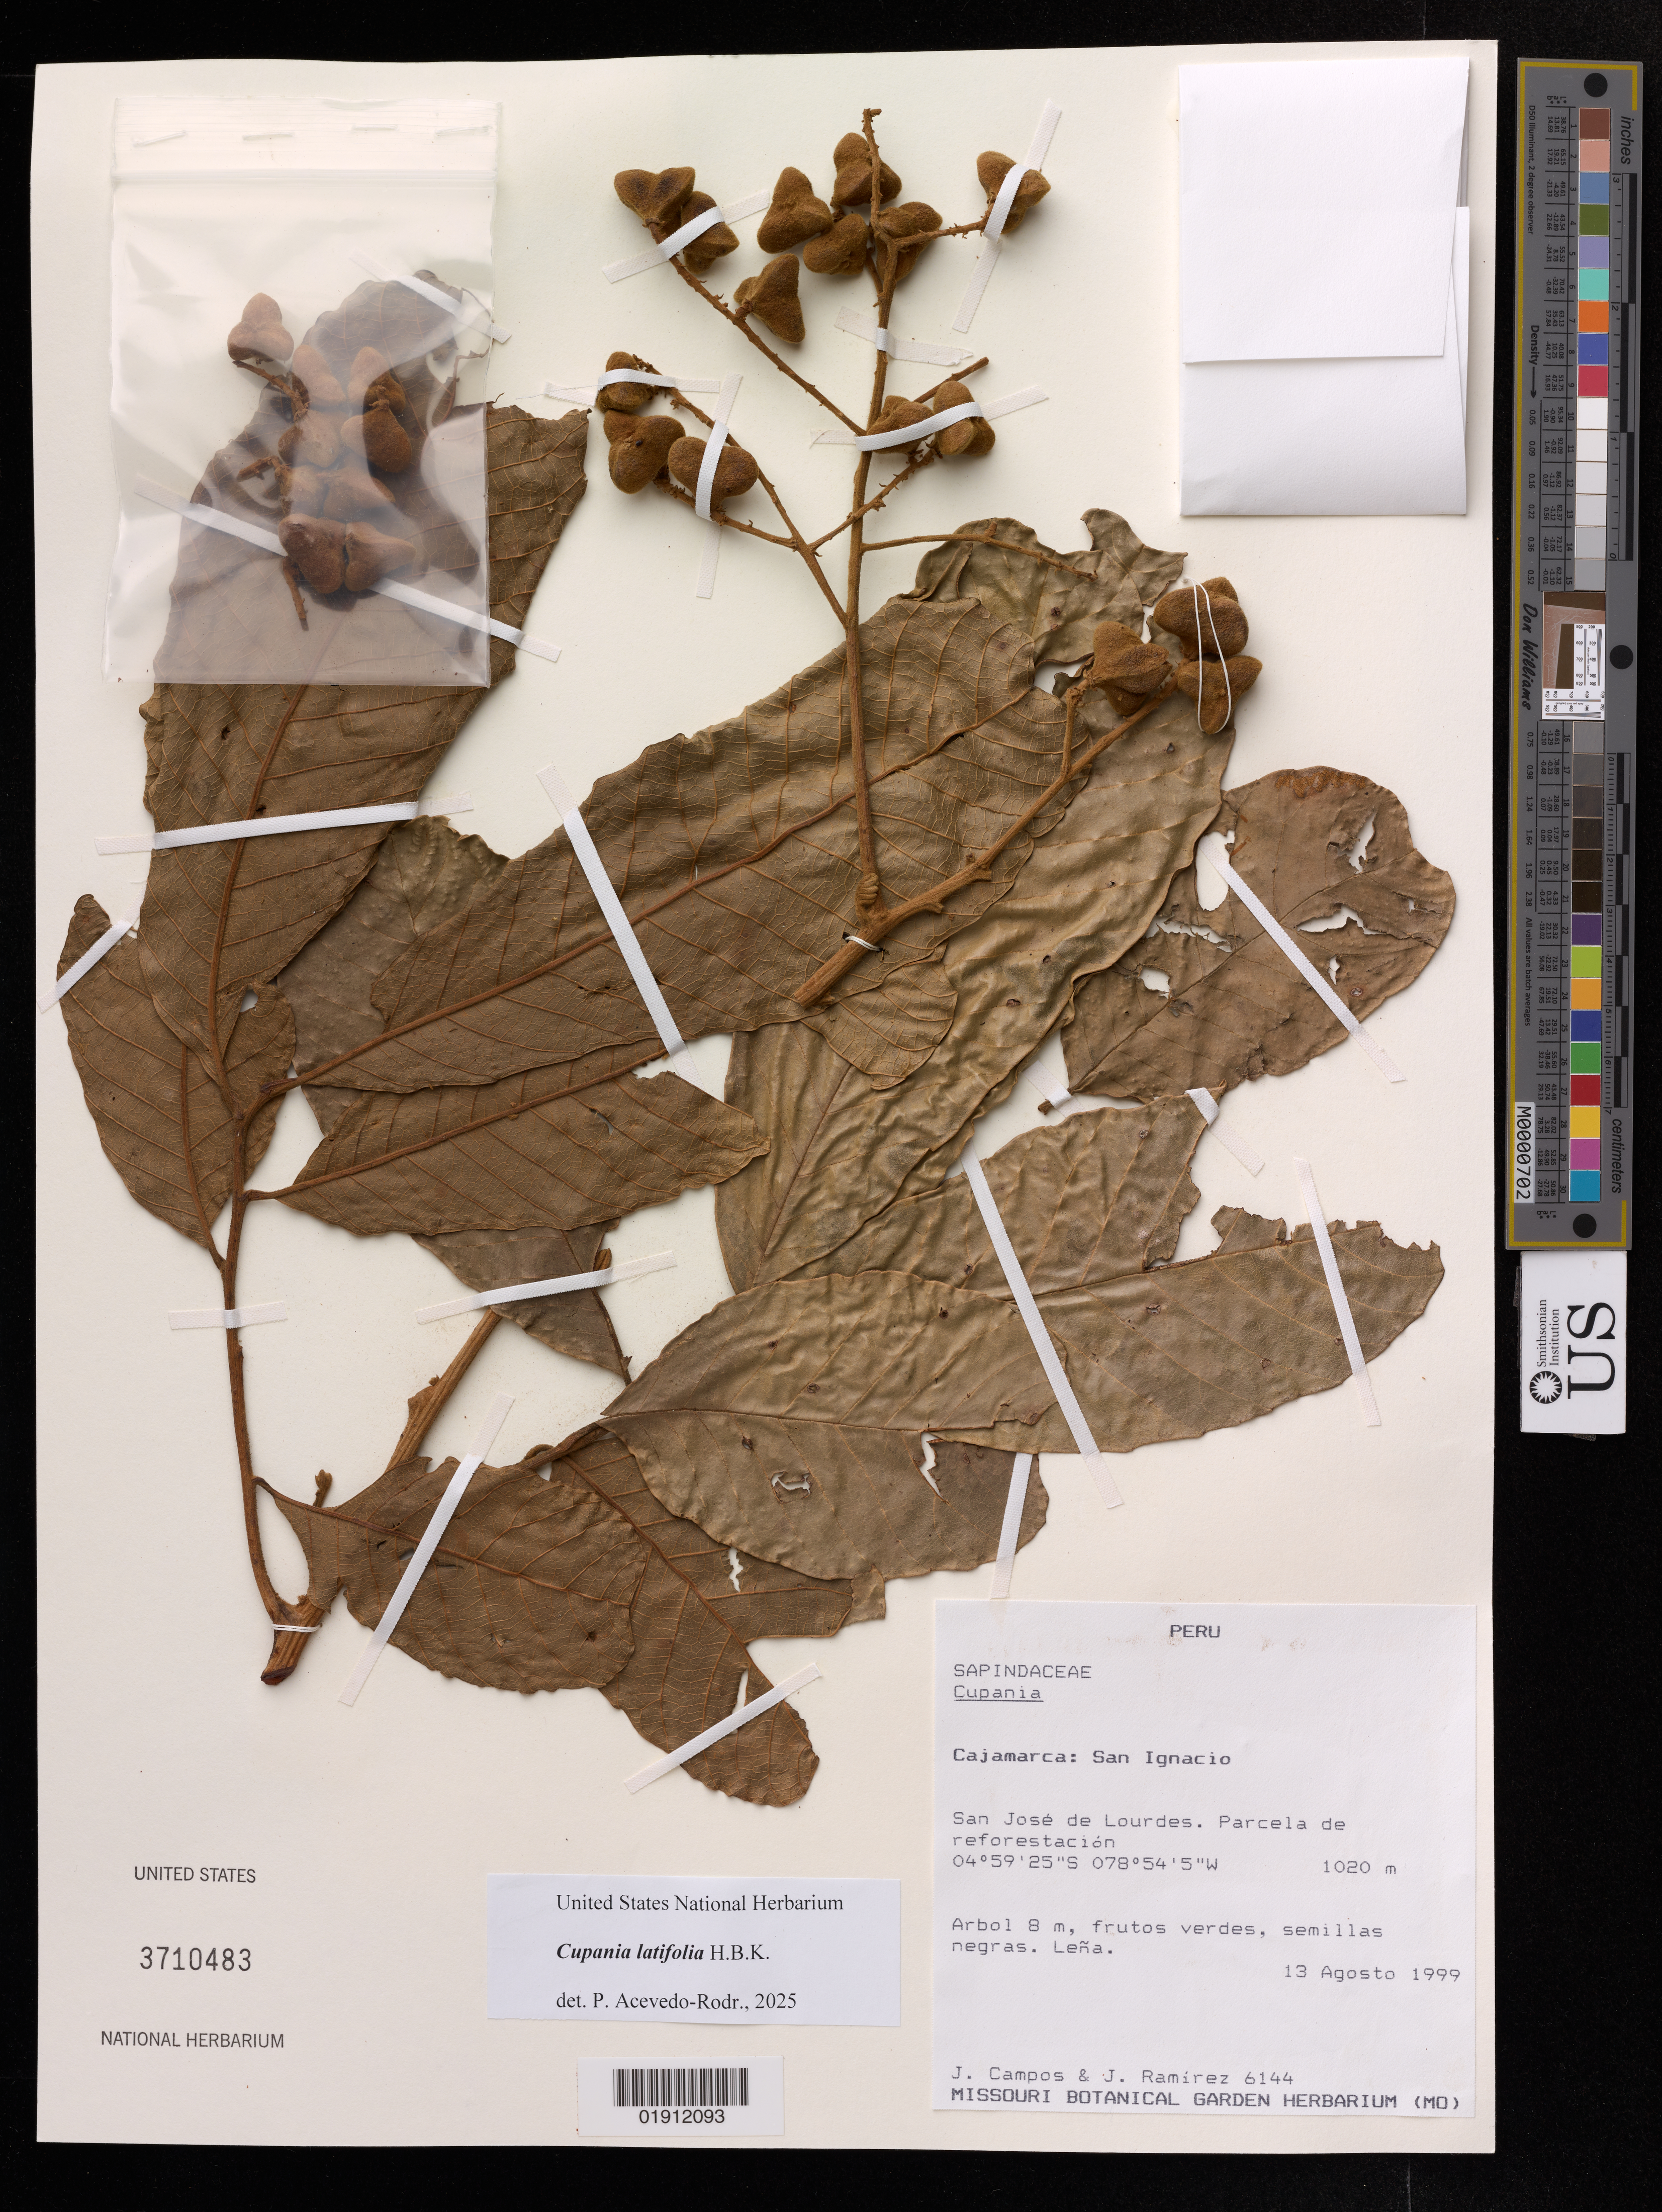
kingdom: Plantae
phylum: Tracheophyta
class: Magnoliopsida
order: Sapindales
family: Sapindaceae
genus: Cupania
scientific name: Cupania latifolia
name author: Kunth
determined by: Acevedo-Rodriguez, P., (US), Smithsonian Institution - National Museum of Natural History (UNITED STATES)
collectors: J. Campos & J. Ramírez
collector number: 6144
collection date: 1999-08-13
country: Peru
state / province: Cajamarca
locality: San Ignacio. San José de Lourdes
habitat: Parcela de reforestación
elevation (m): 1020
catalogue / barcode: US 3710483